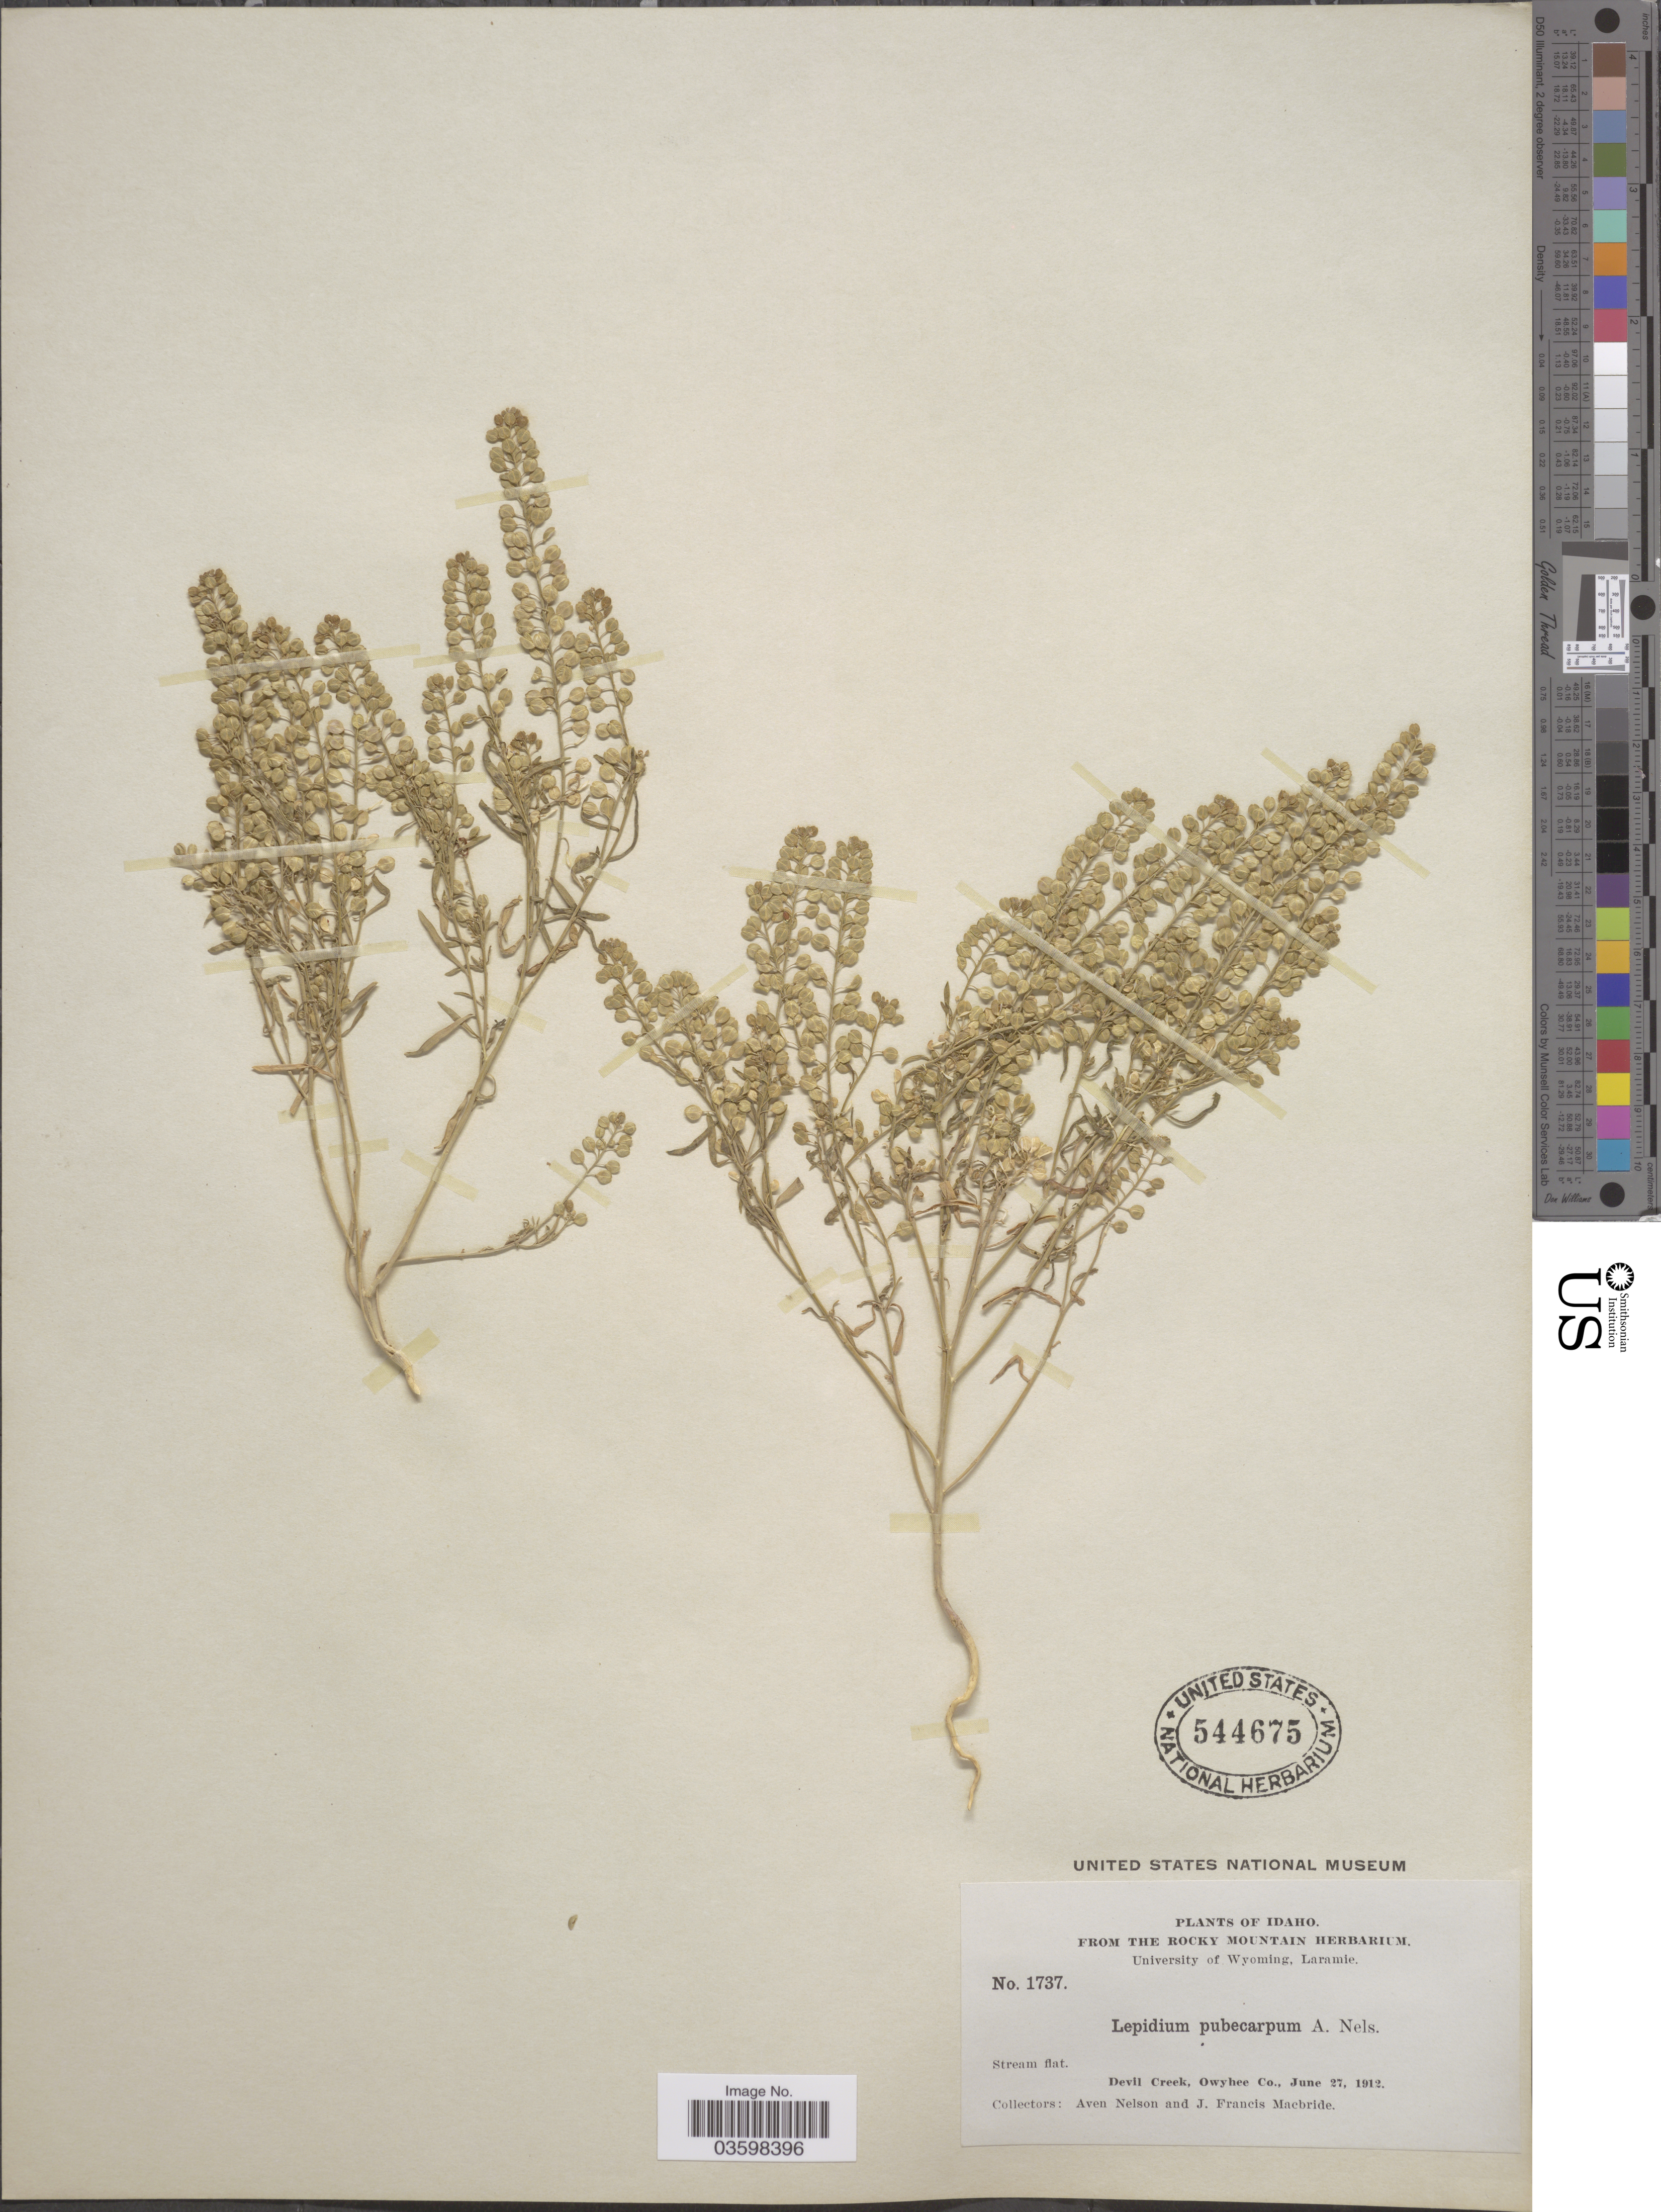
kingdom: Plantae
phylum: Tracheophyta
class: Magnoliopsida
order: Brassicales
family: Brassicaceae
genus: Lepidium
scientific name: Lepidium densiflorum var. pubecarpum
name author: (A. Nelson) Thell.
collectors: A. Nelson & J. F. Macbride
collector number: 1737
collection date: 1912-06-27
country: United States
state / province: Idaho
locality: Devil Creek, Owyhee Co.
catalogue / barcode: US 544675